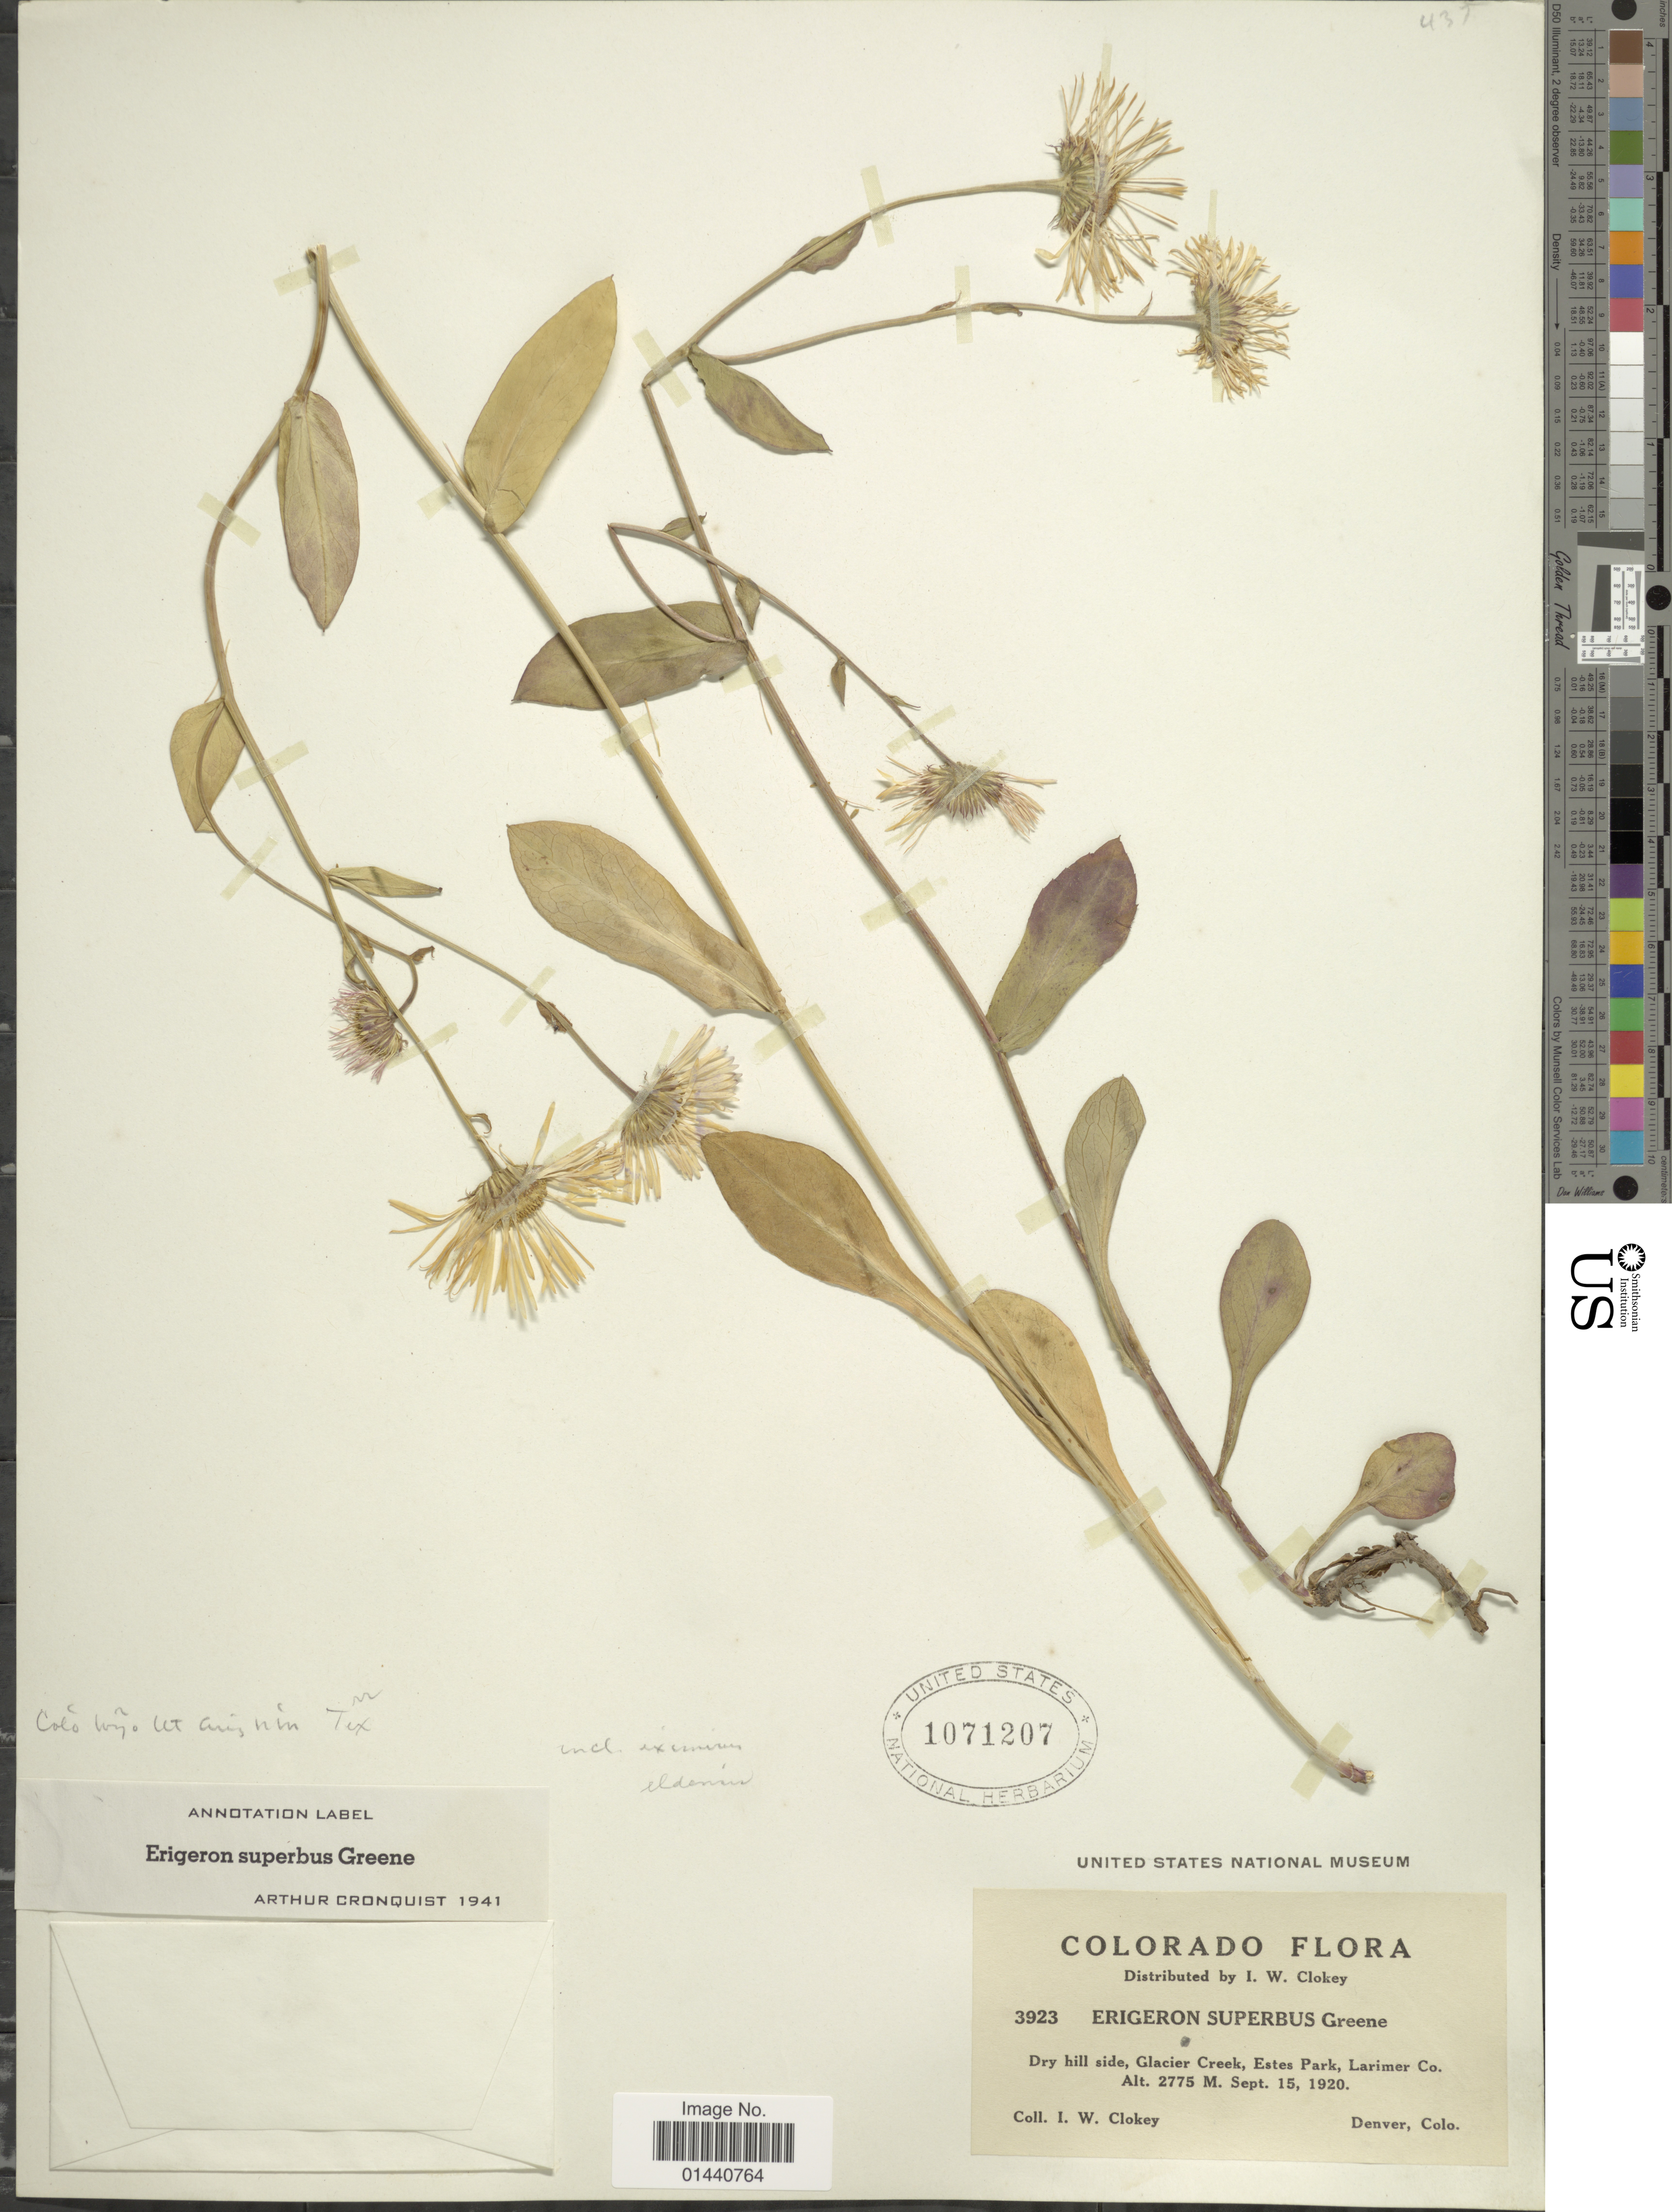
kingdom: Plantae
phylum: Tracheophyta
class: Magnoliopsida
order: Asterales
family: Asteraceae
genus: Erigeron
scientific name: Erigeron superbus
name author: Greene ex Rydb.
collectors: I. W. Clokey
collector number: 3923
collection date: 1920-09-15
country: United States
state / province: Colorado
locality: Dry hill side, Glacier Creek, Estes Park, Larimer Co.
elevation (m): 2775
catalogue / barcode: US 1071207